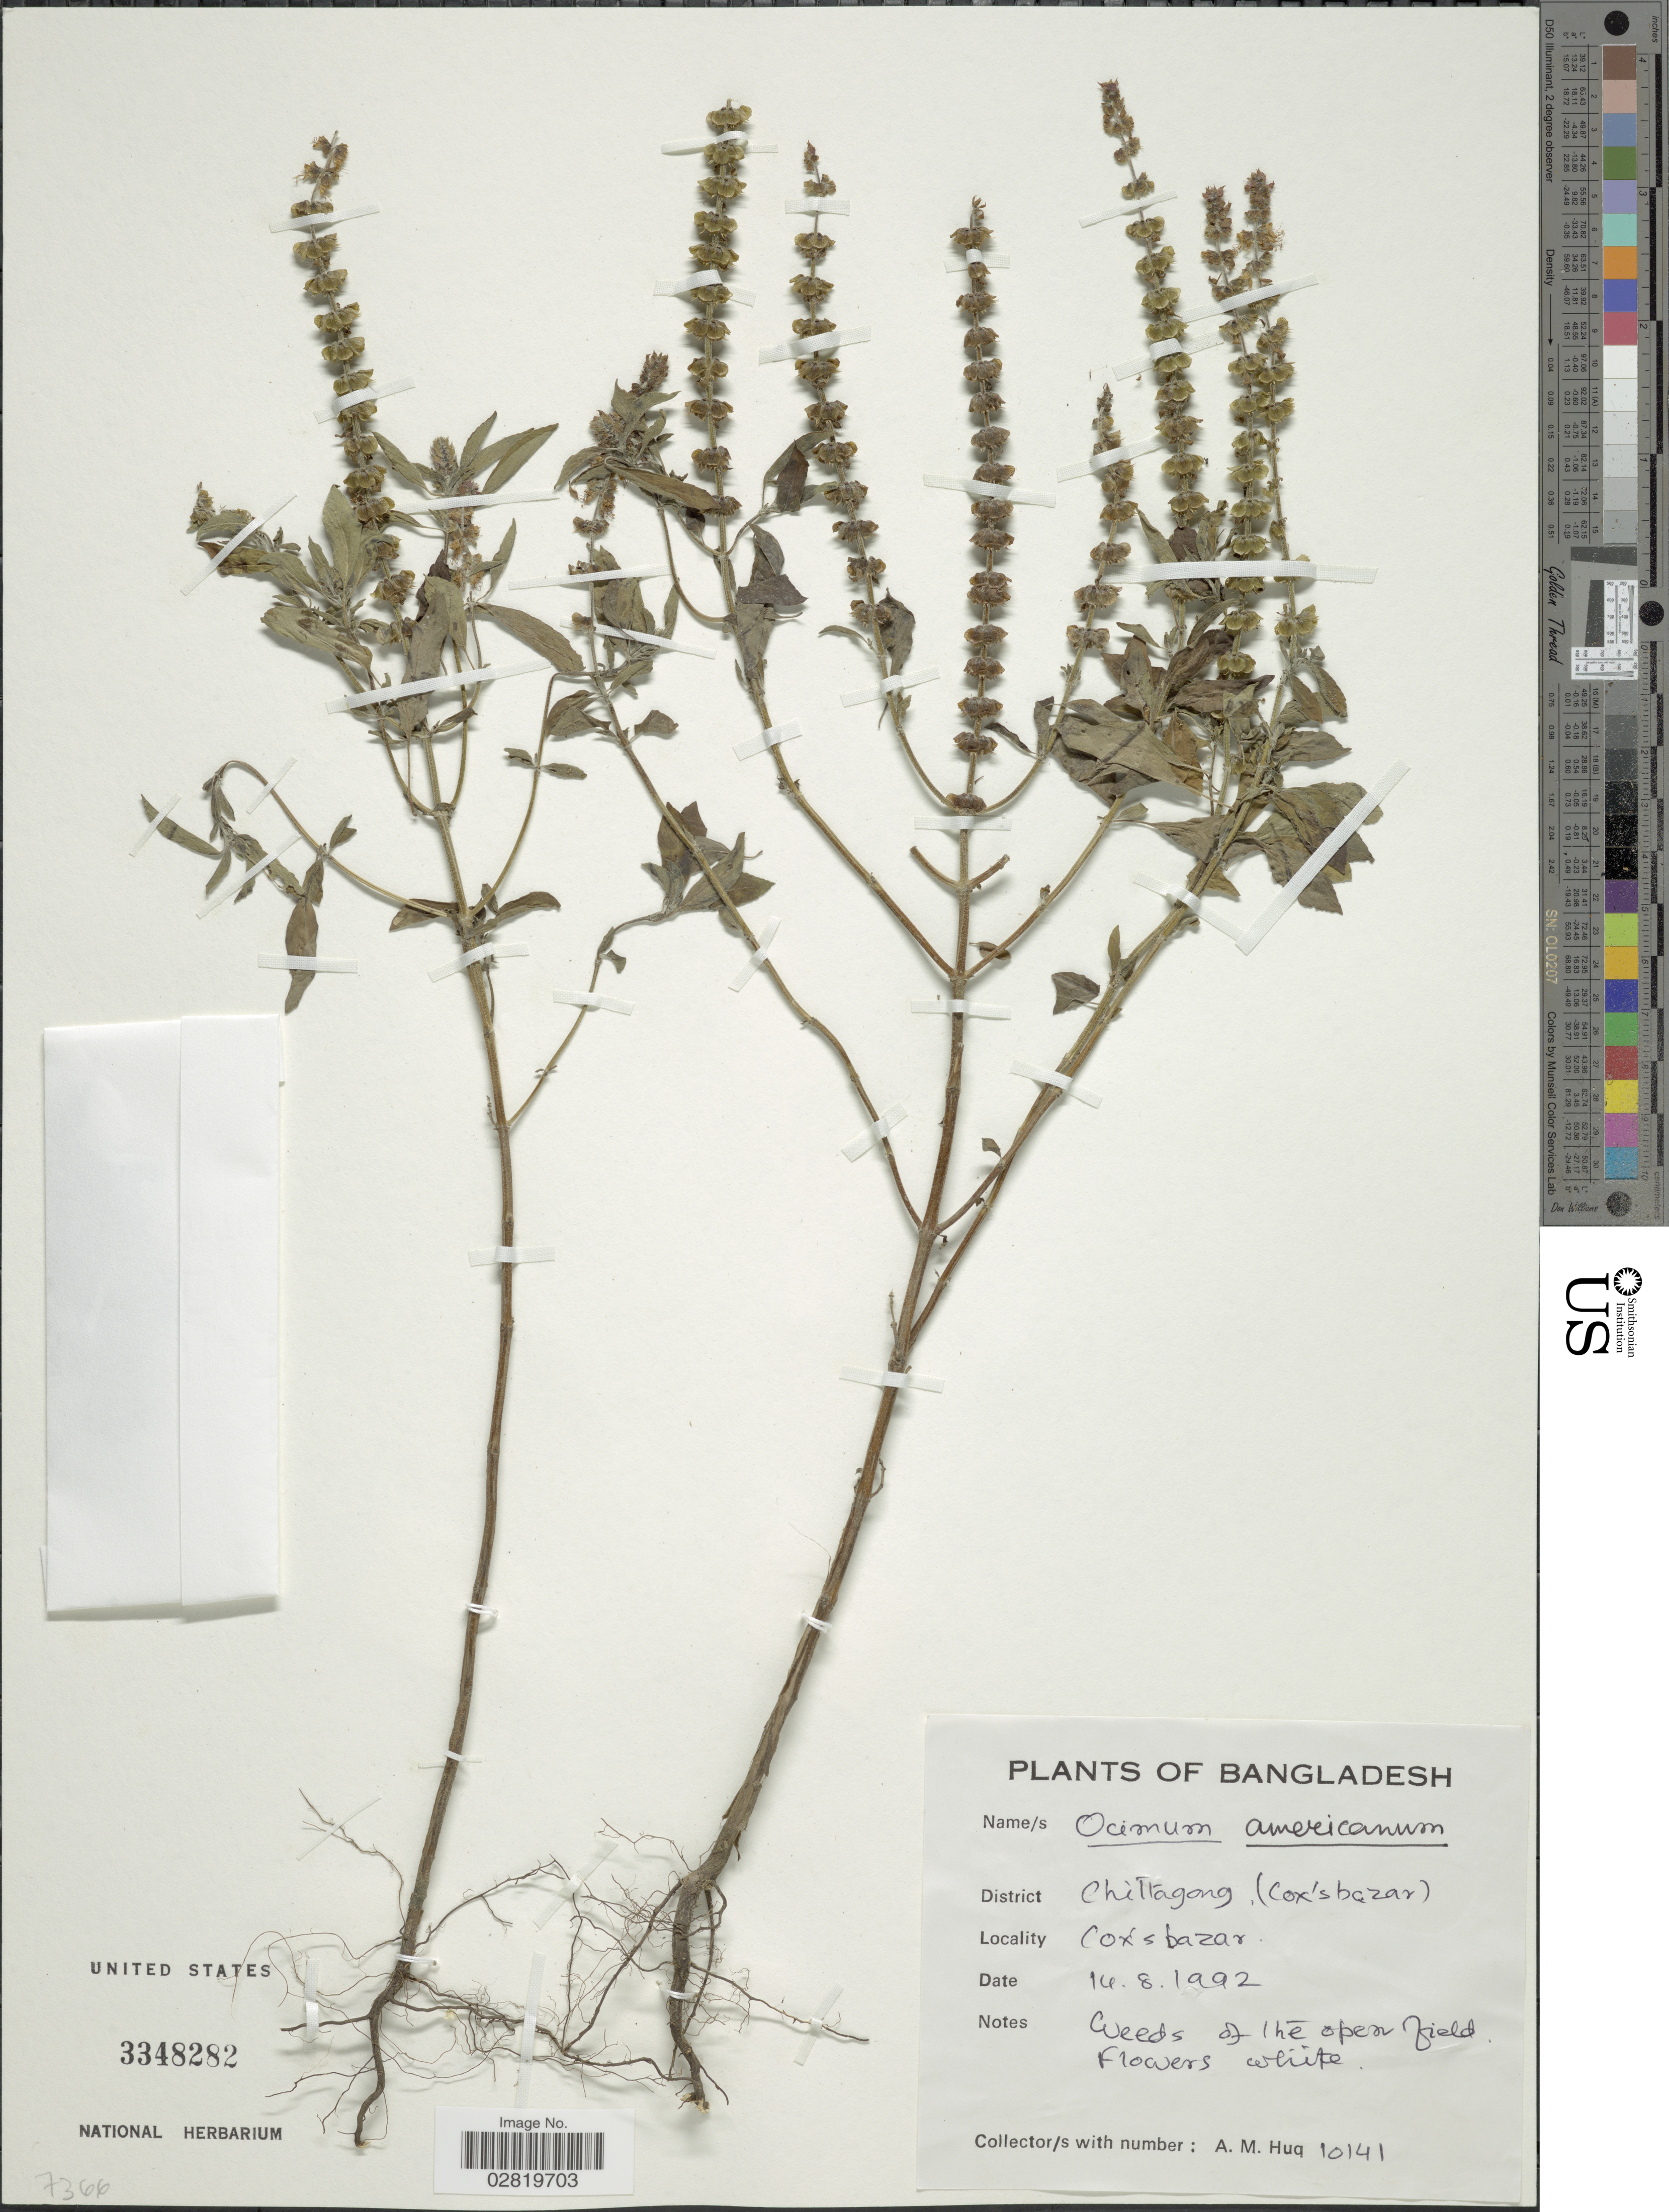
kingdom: Plantae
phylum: Tracheophyta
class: Magnoliopsida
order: Lamiales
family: Lamiaceae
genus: Ocimum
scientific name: Ocimum americanum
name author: L.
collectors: A. Hug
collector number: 10141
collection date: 1992-08-14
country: Bangladesh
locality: District Cheltagong (Cox's bazar), Cox's bazar.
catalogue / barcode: US 3348282